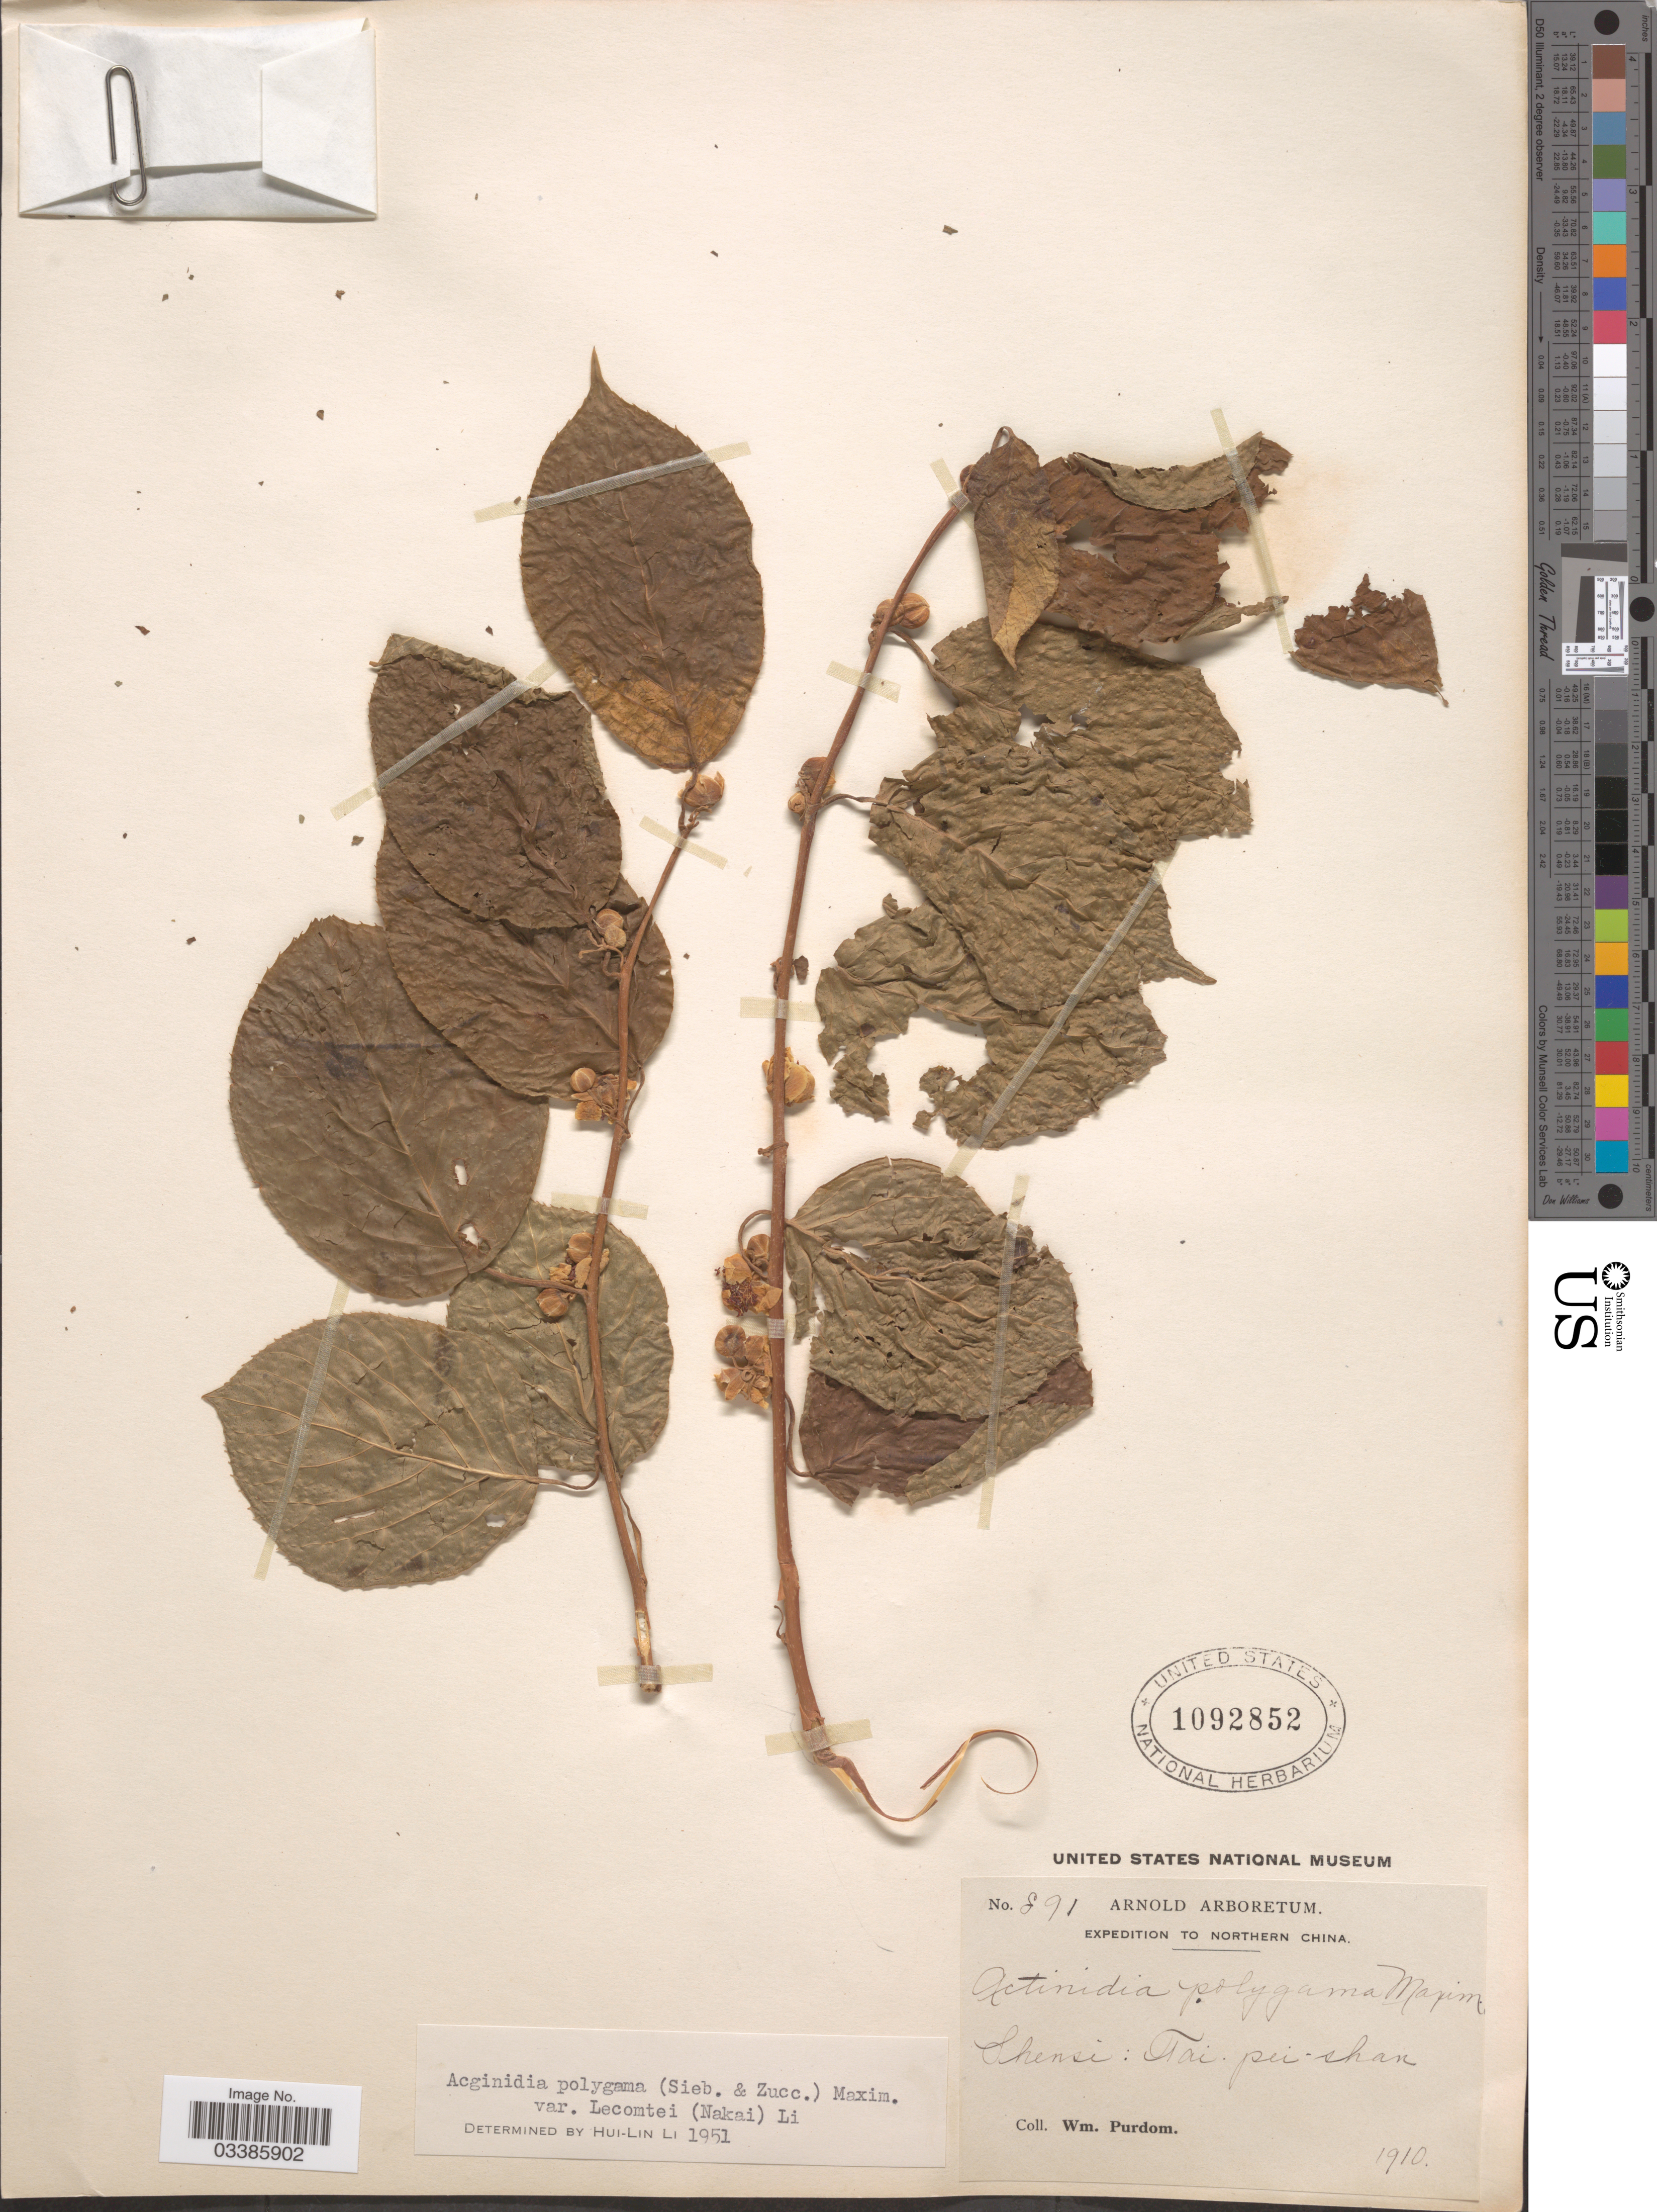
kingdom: Plantae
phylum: Tracheophyta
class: Magnoliopsida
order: Ericales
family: Actinidiaceae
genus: Actinidia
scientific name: Actinidia polygama var. lecomtei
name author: (Nakai) H.L. Li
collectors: W. Purdom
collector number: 891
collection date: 1910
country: China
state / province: Shaanxi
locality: Northern China. Shensi: Tai-pei-shan.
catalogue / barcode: US 1092852